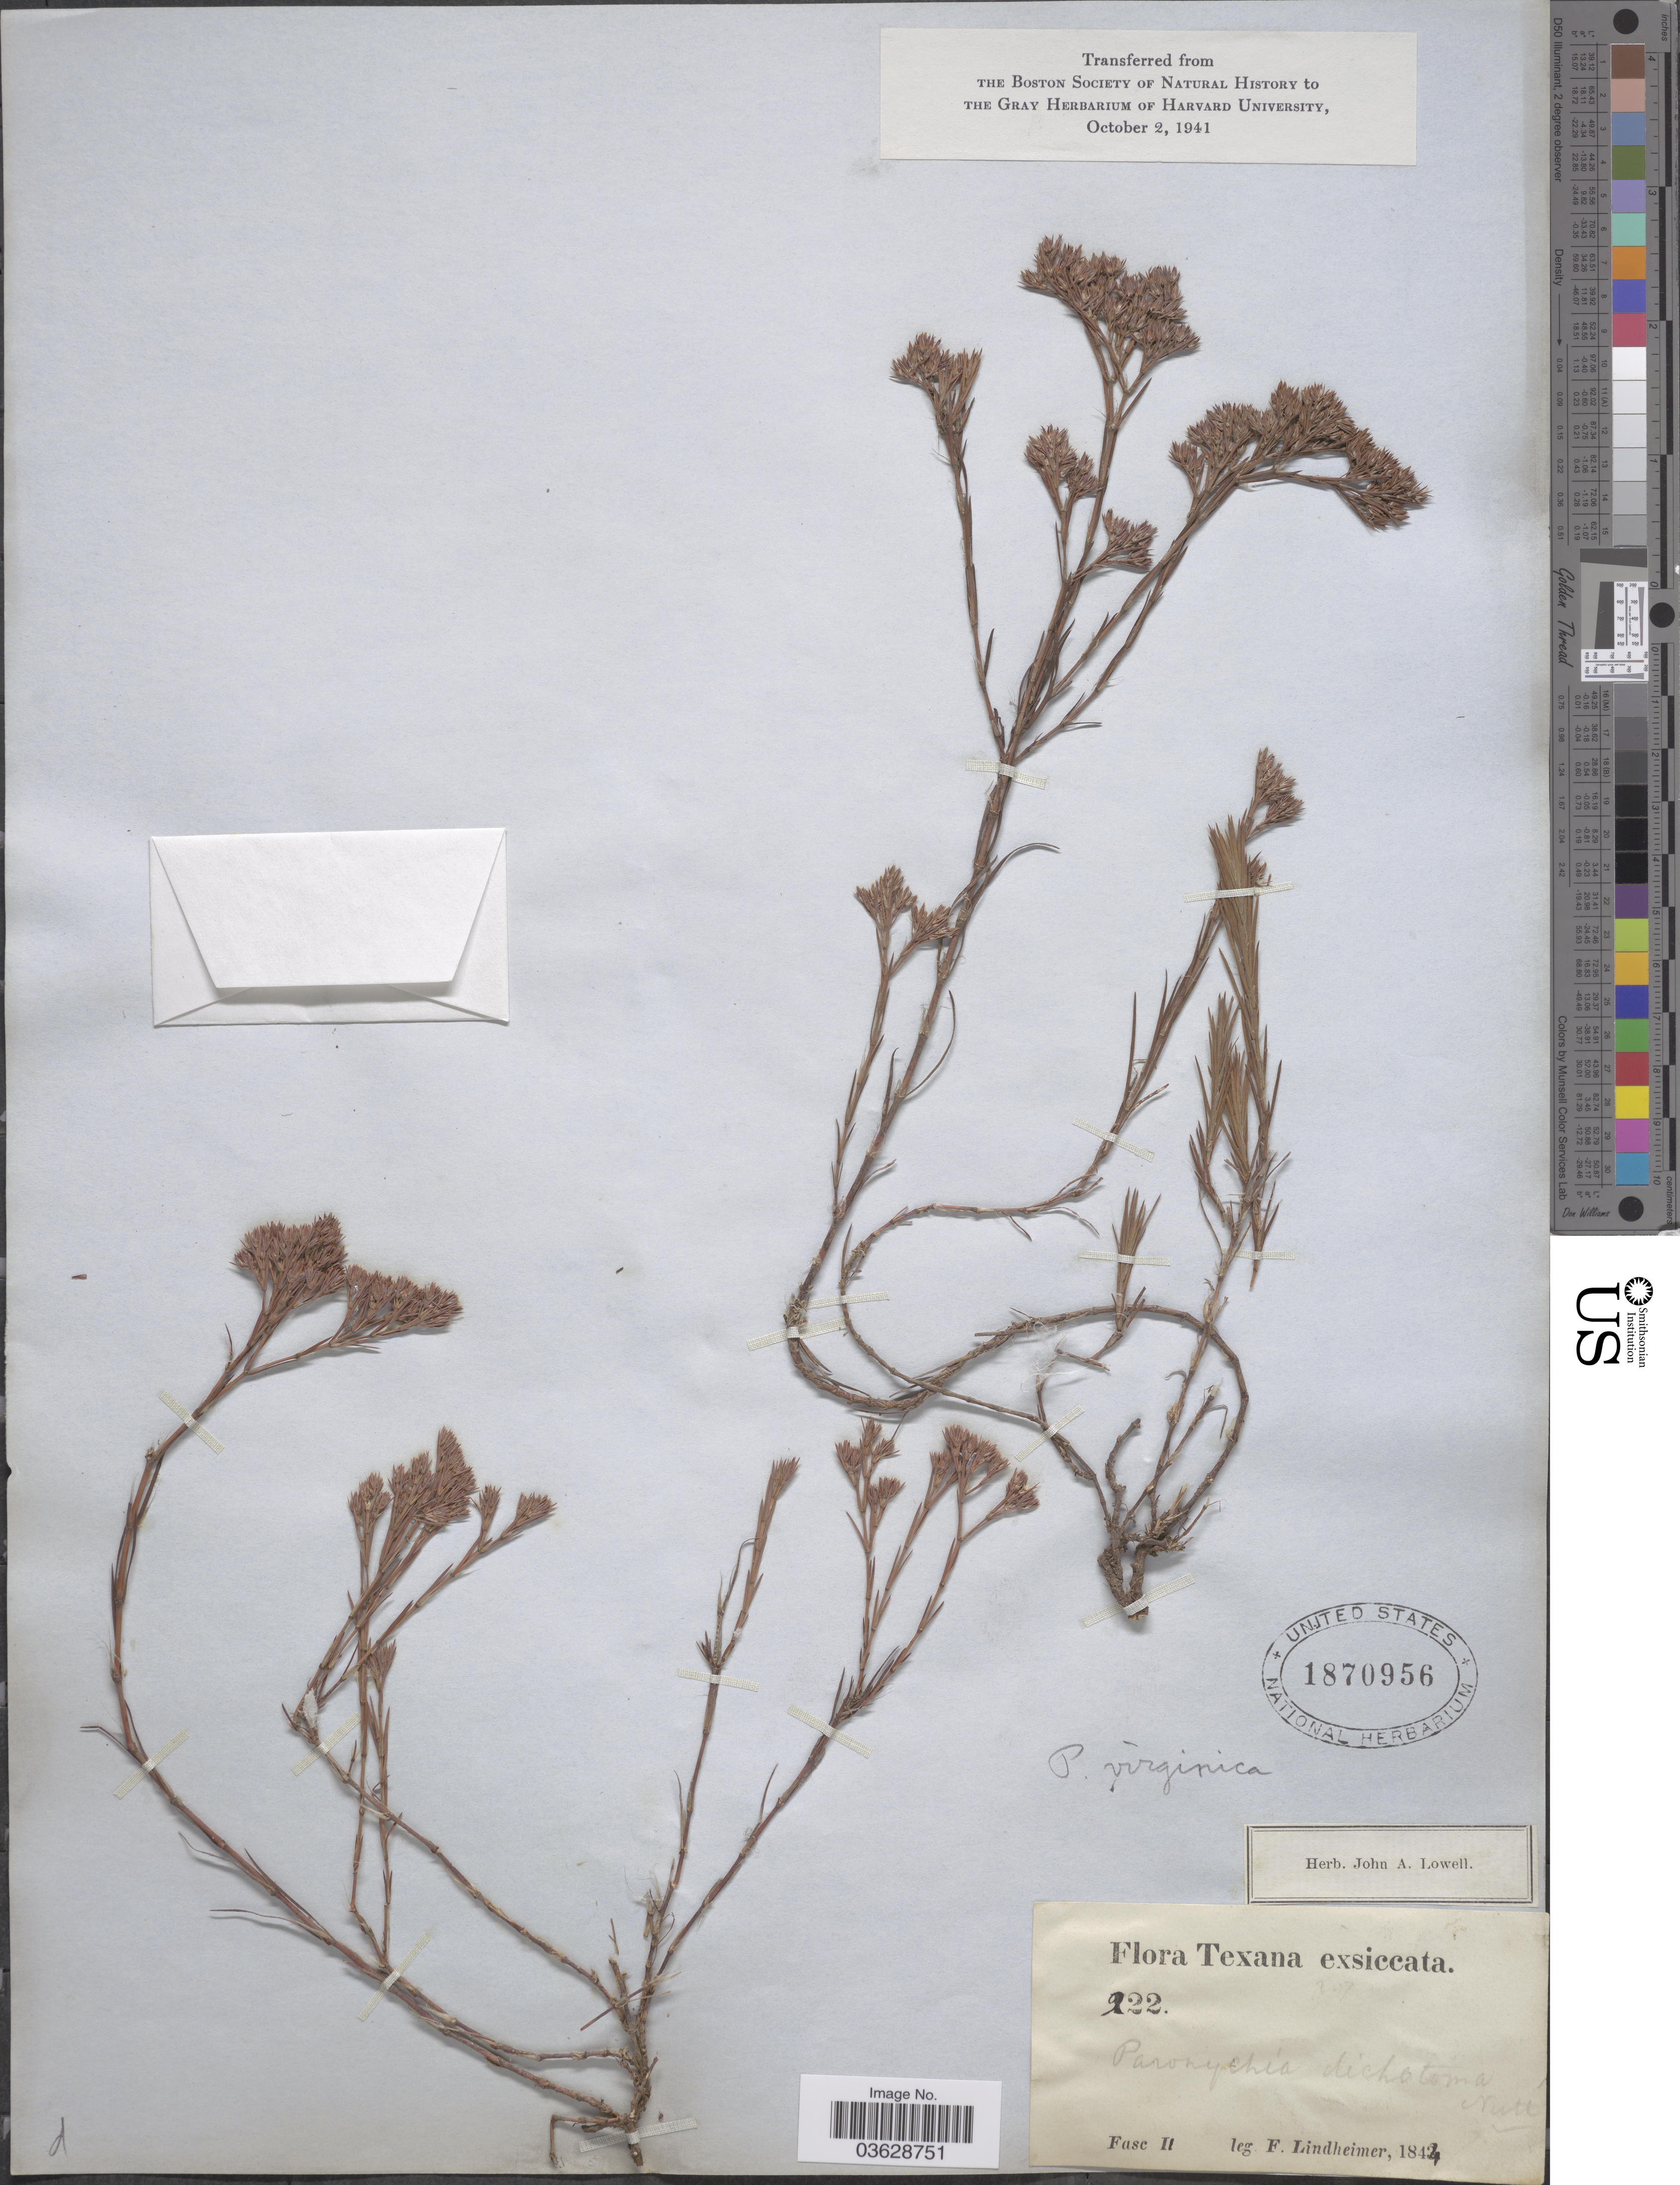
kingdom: Plantae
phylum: Tracheophyta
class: Magnoliopsida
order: Caryophyllales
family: Caryophyllaceae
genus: Paronychia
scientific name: Paronychia virginica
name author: Spreng.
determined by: Strong, Mark T., (BOT), Smithsonian Institution - National Museum of Natural History (UNITED STATES)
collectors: F. Lindheimer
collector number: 222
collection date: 1844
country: United States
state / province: Texas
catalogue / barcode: US 1870956